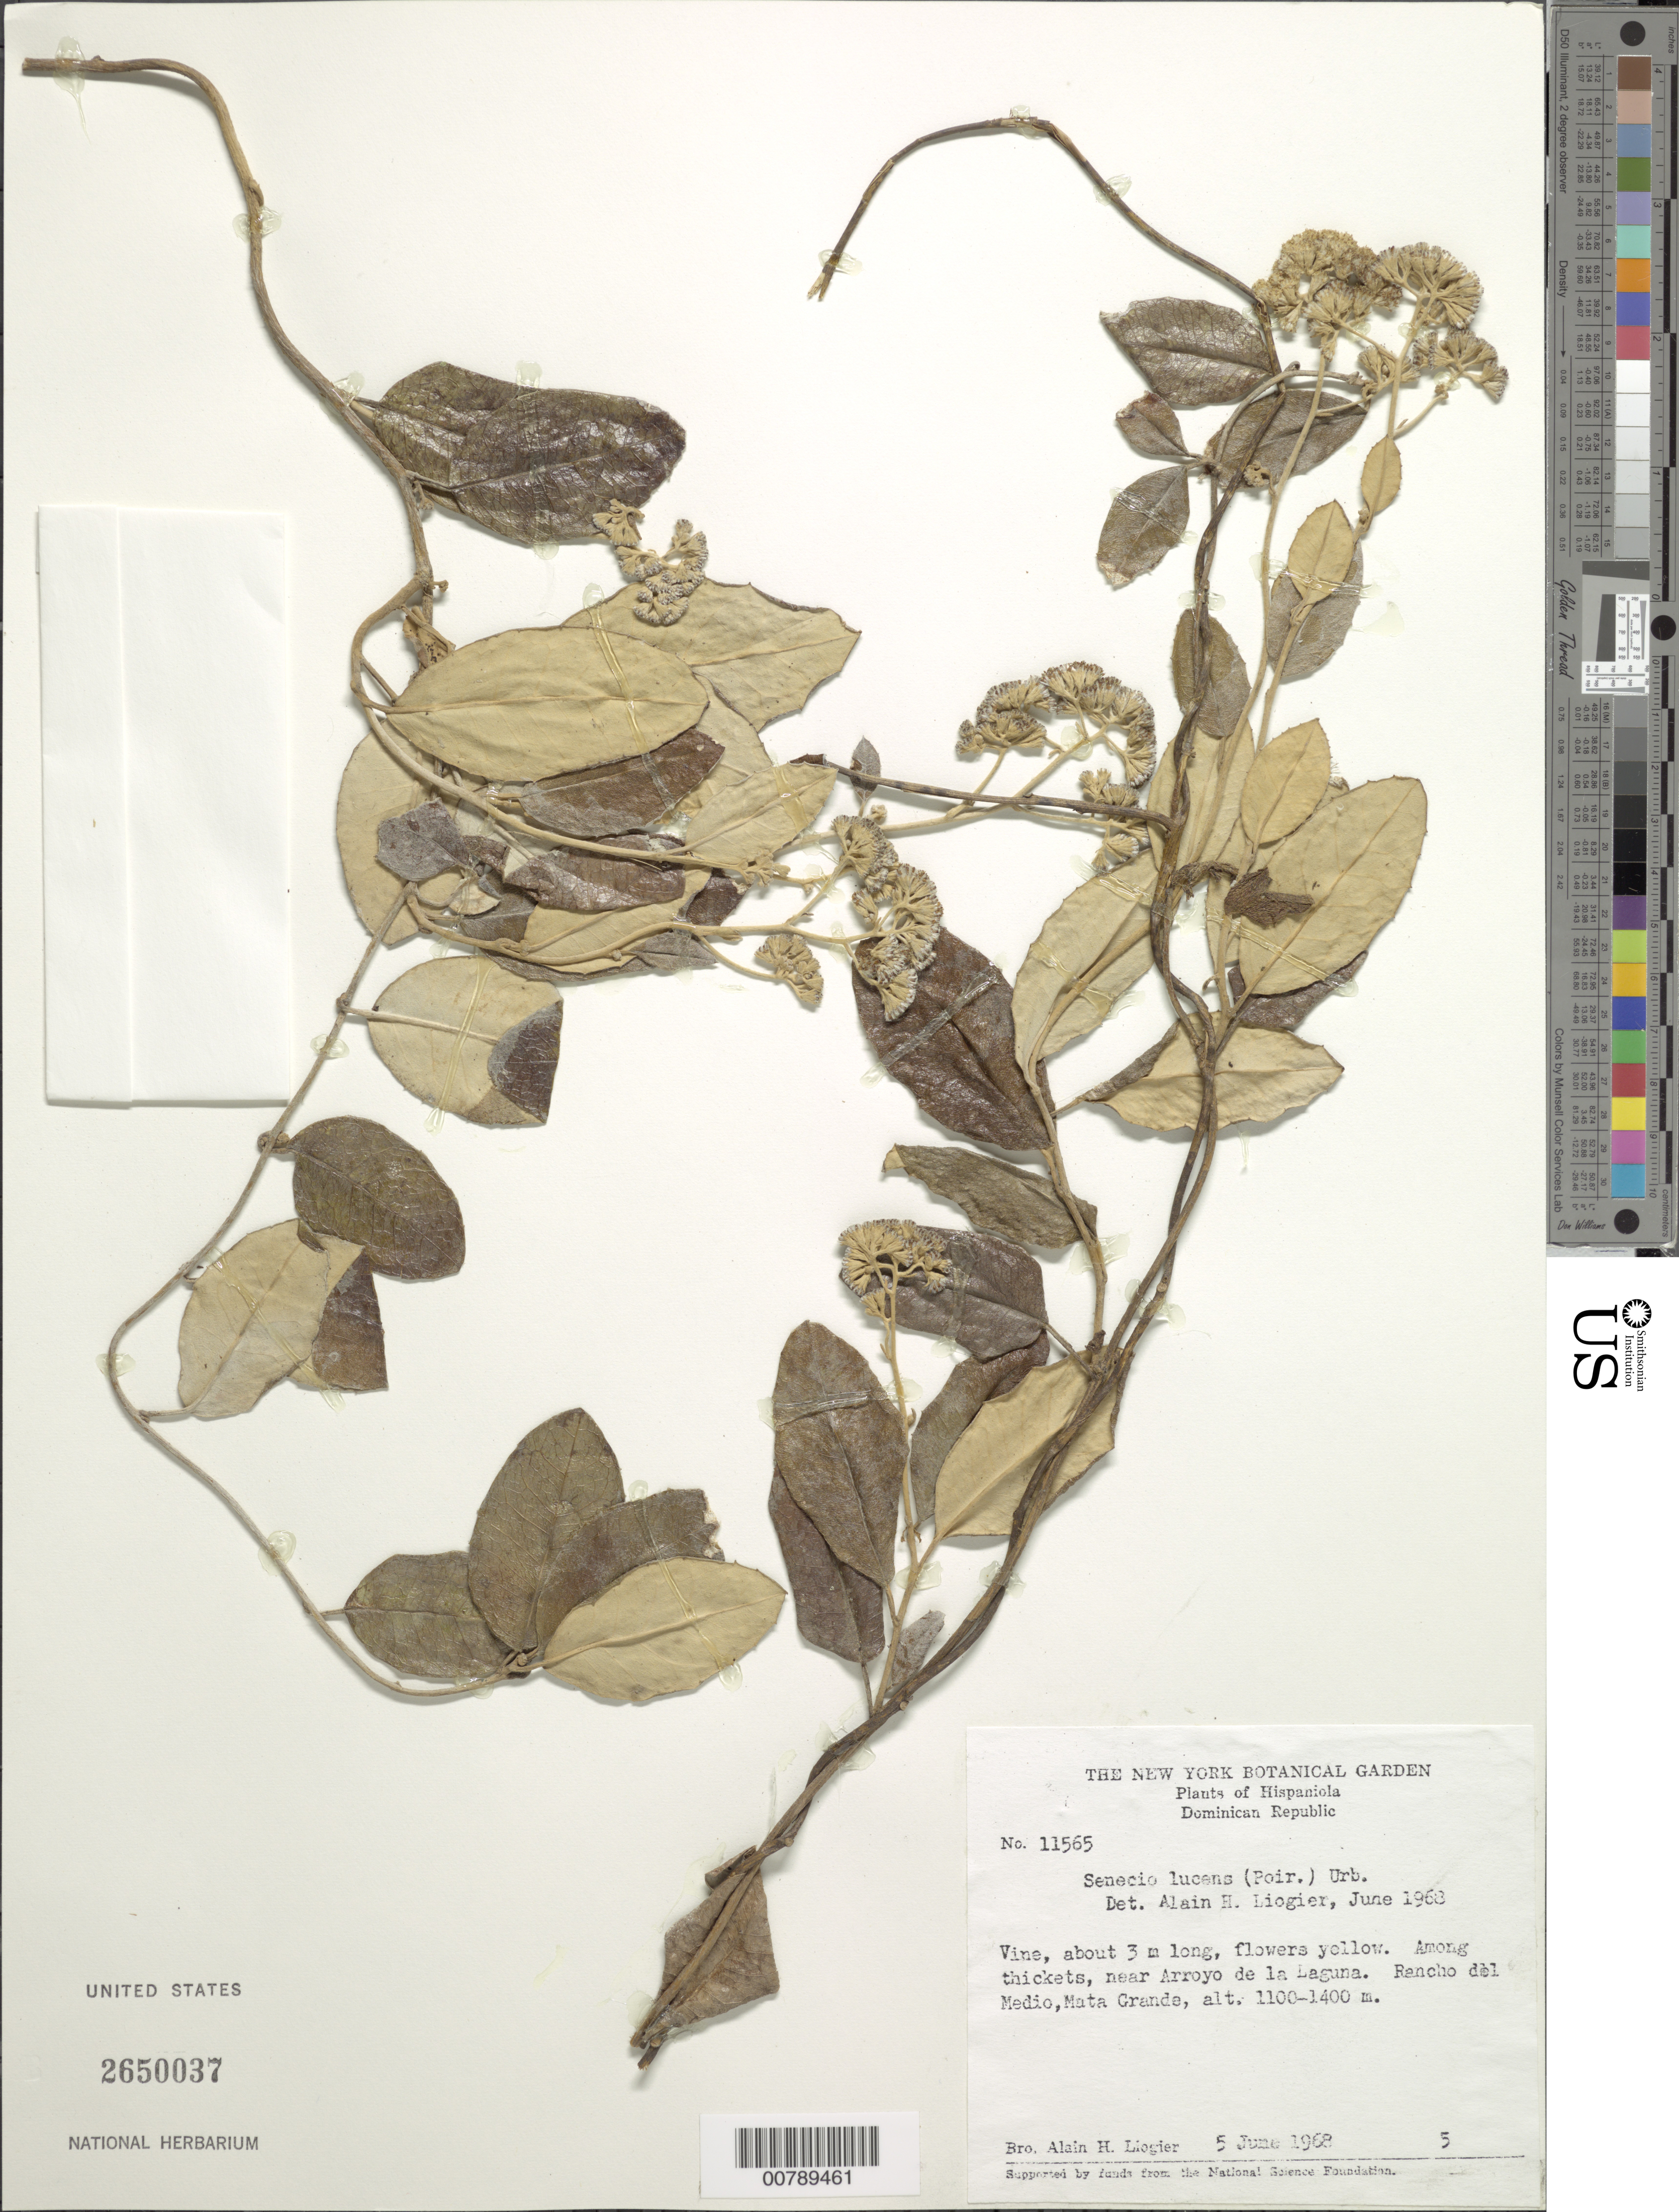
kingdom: Plantae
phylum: Tracheophyta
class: Magnoliopsida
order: Asterales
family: Asteraceae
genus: Senecio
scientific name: Senecio lucens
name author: (Poir.) Urban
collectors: A. H. Liogier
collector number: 11565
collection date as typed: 05 Jun 1968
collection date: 1968-06-05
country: Dominican Republic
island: Hispaniola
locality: Among thickets, near Arroyo de la Laguna. Rancho del Medio, Mata Grande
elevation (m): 1100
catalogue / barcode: US 2650037